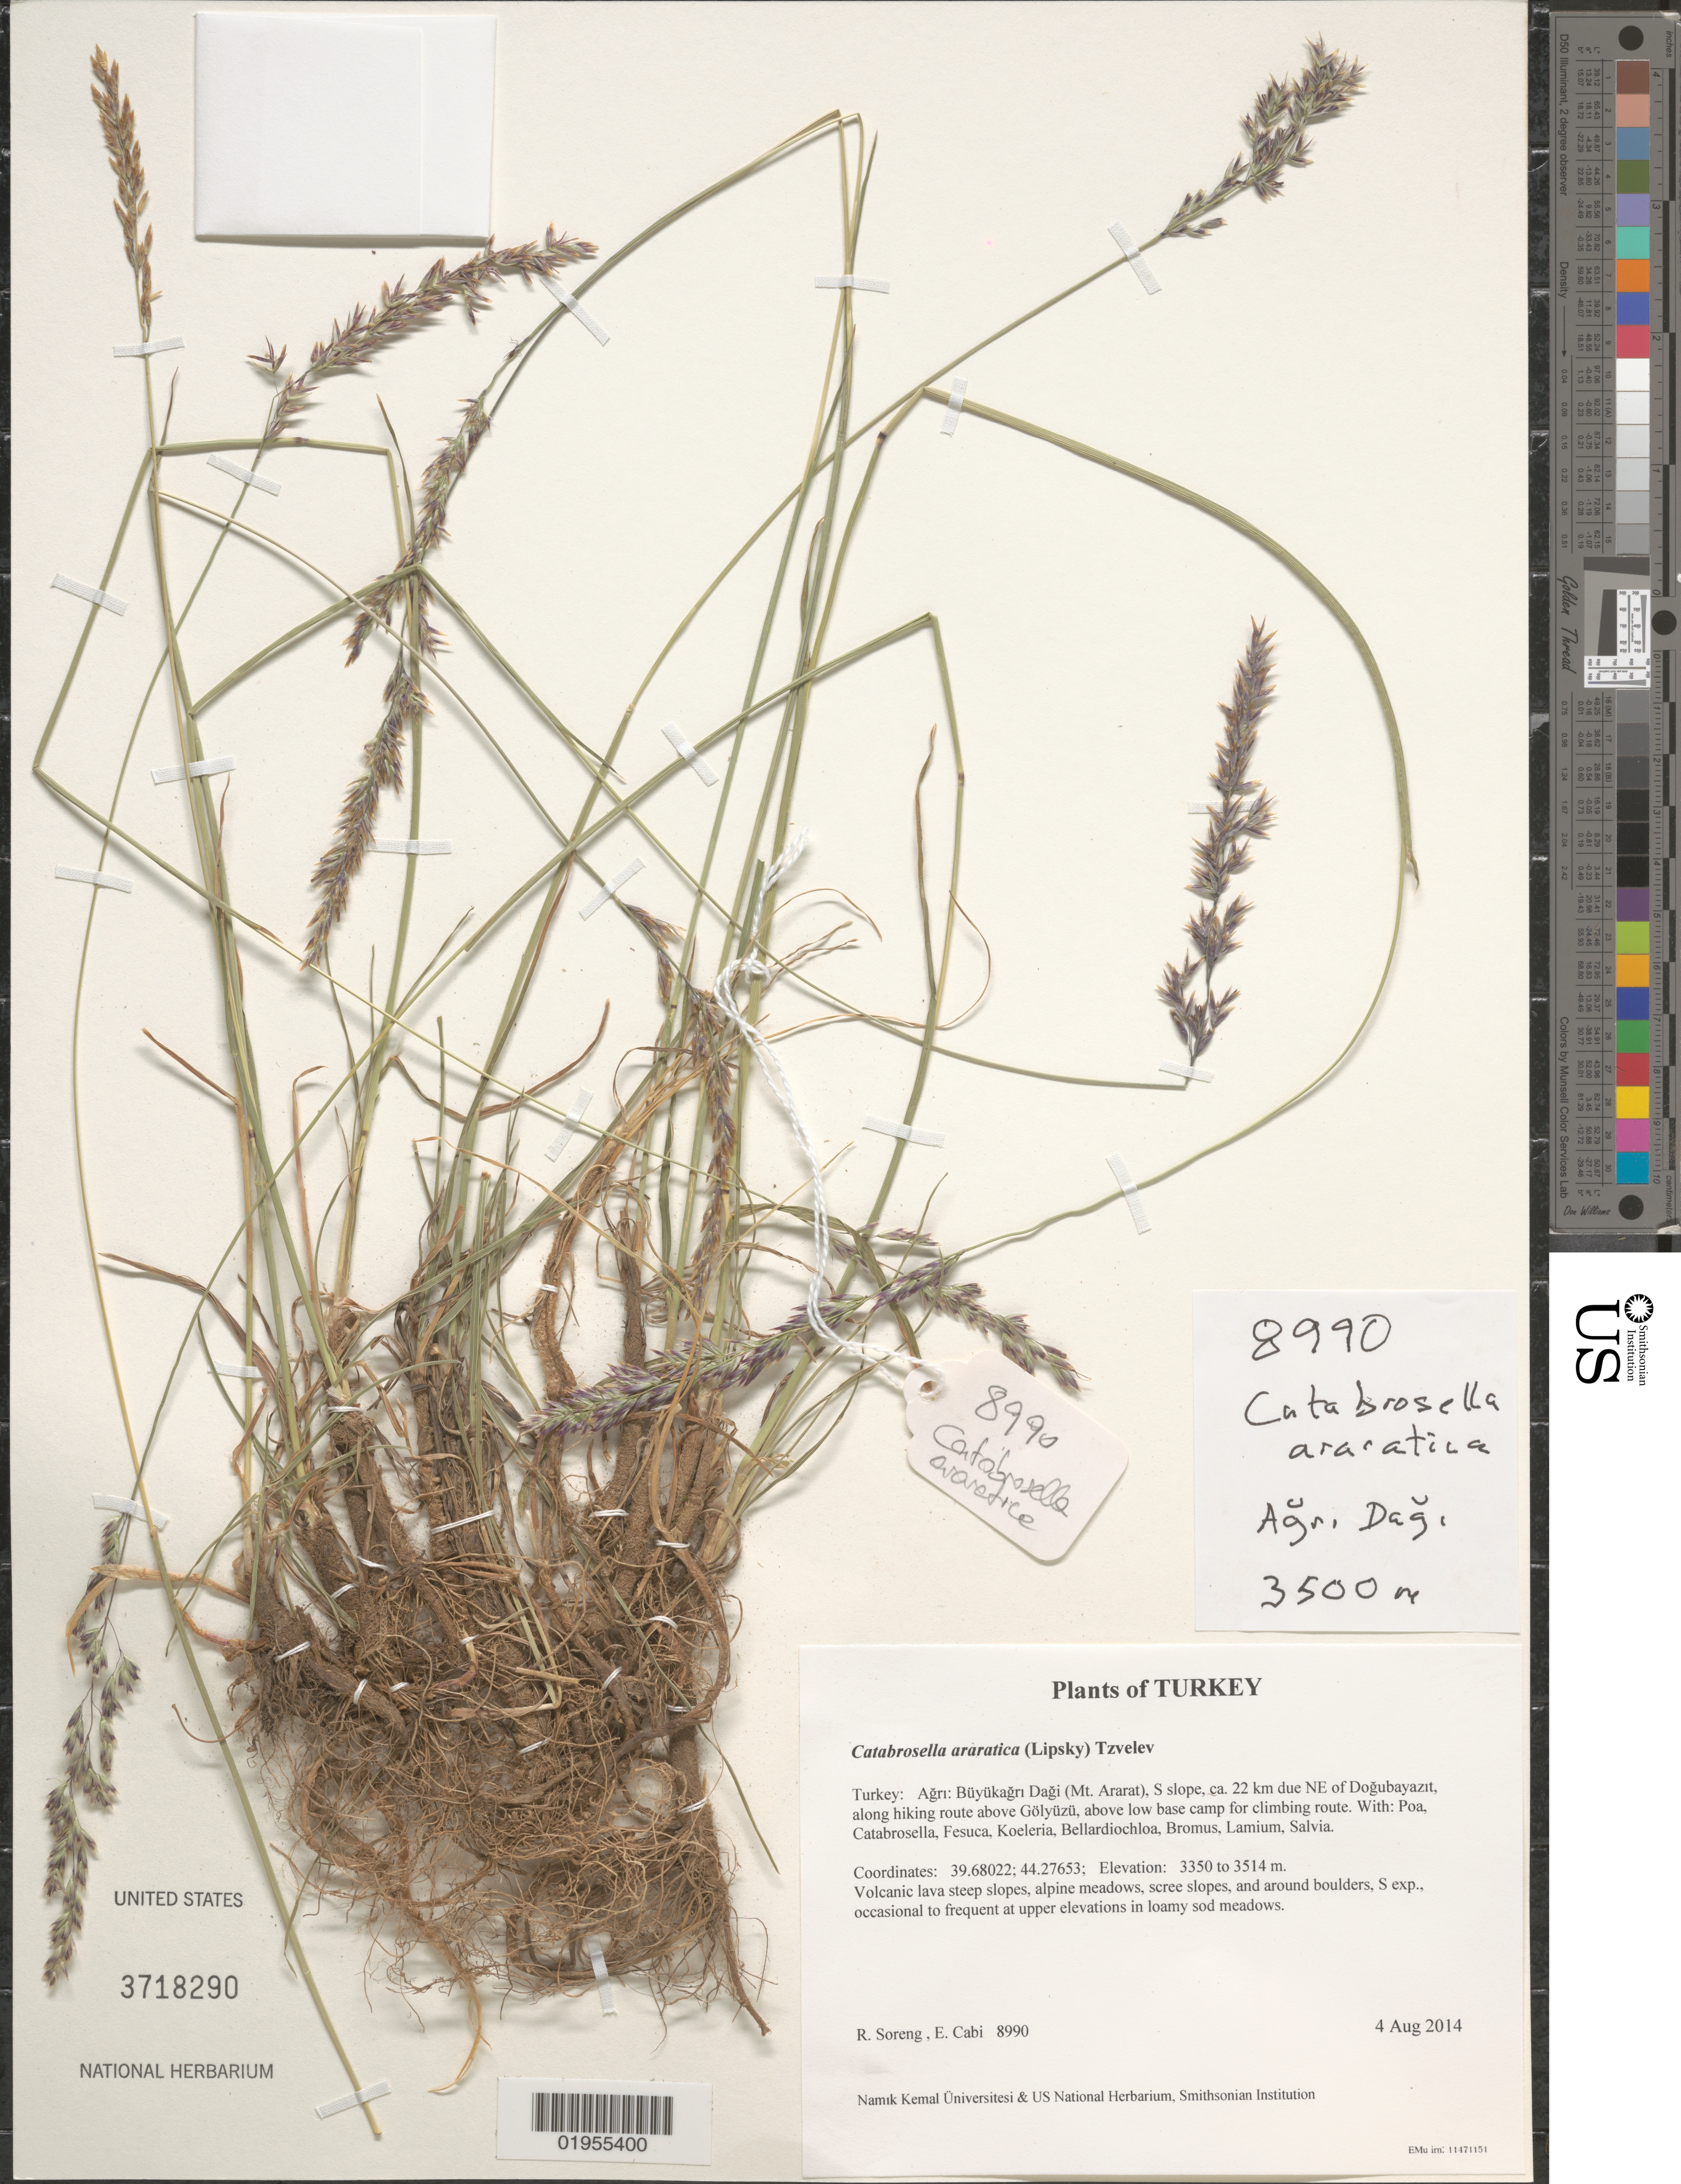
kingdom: Plantae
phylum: Tracheophyta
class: Liliopsida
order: Poales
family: Poaceae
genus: Catabrosella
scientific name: Catabrosella araratica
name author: (Lipsky) Tzvelev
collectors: R. J. Soreng & E. Cabi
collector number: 8990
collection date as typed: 4 Aug 2014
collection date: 2014-08-04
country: Turkey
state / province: Agri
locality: Büyükagri Dagi (Mt. Ararat), S slope, ca. 22 km due NE of Dogubayazit, along hiking route above Gölyüzü, above low base camp for climbing route.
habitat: Volcanic lava steep slopes, alpine meadows, scree slopes, and around boulders, S exp., occasional to frequent at upper elevations in loamy sod meadows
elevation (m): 3350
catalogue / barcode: US 3718290